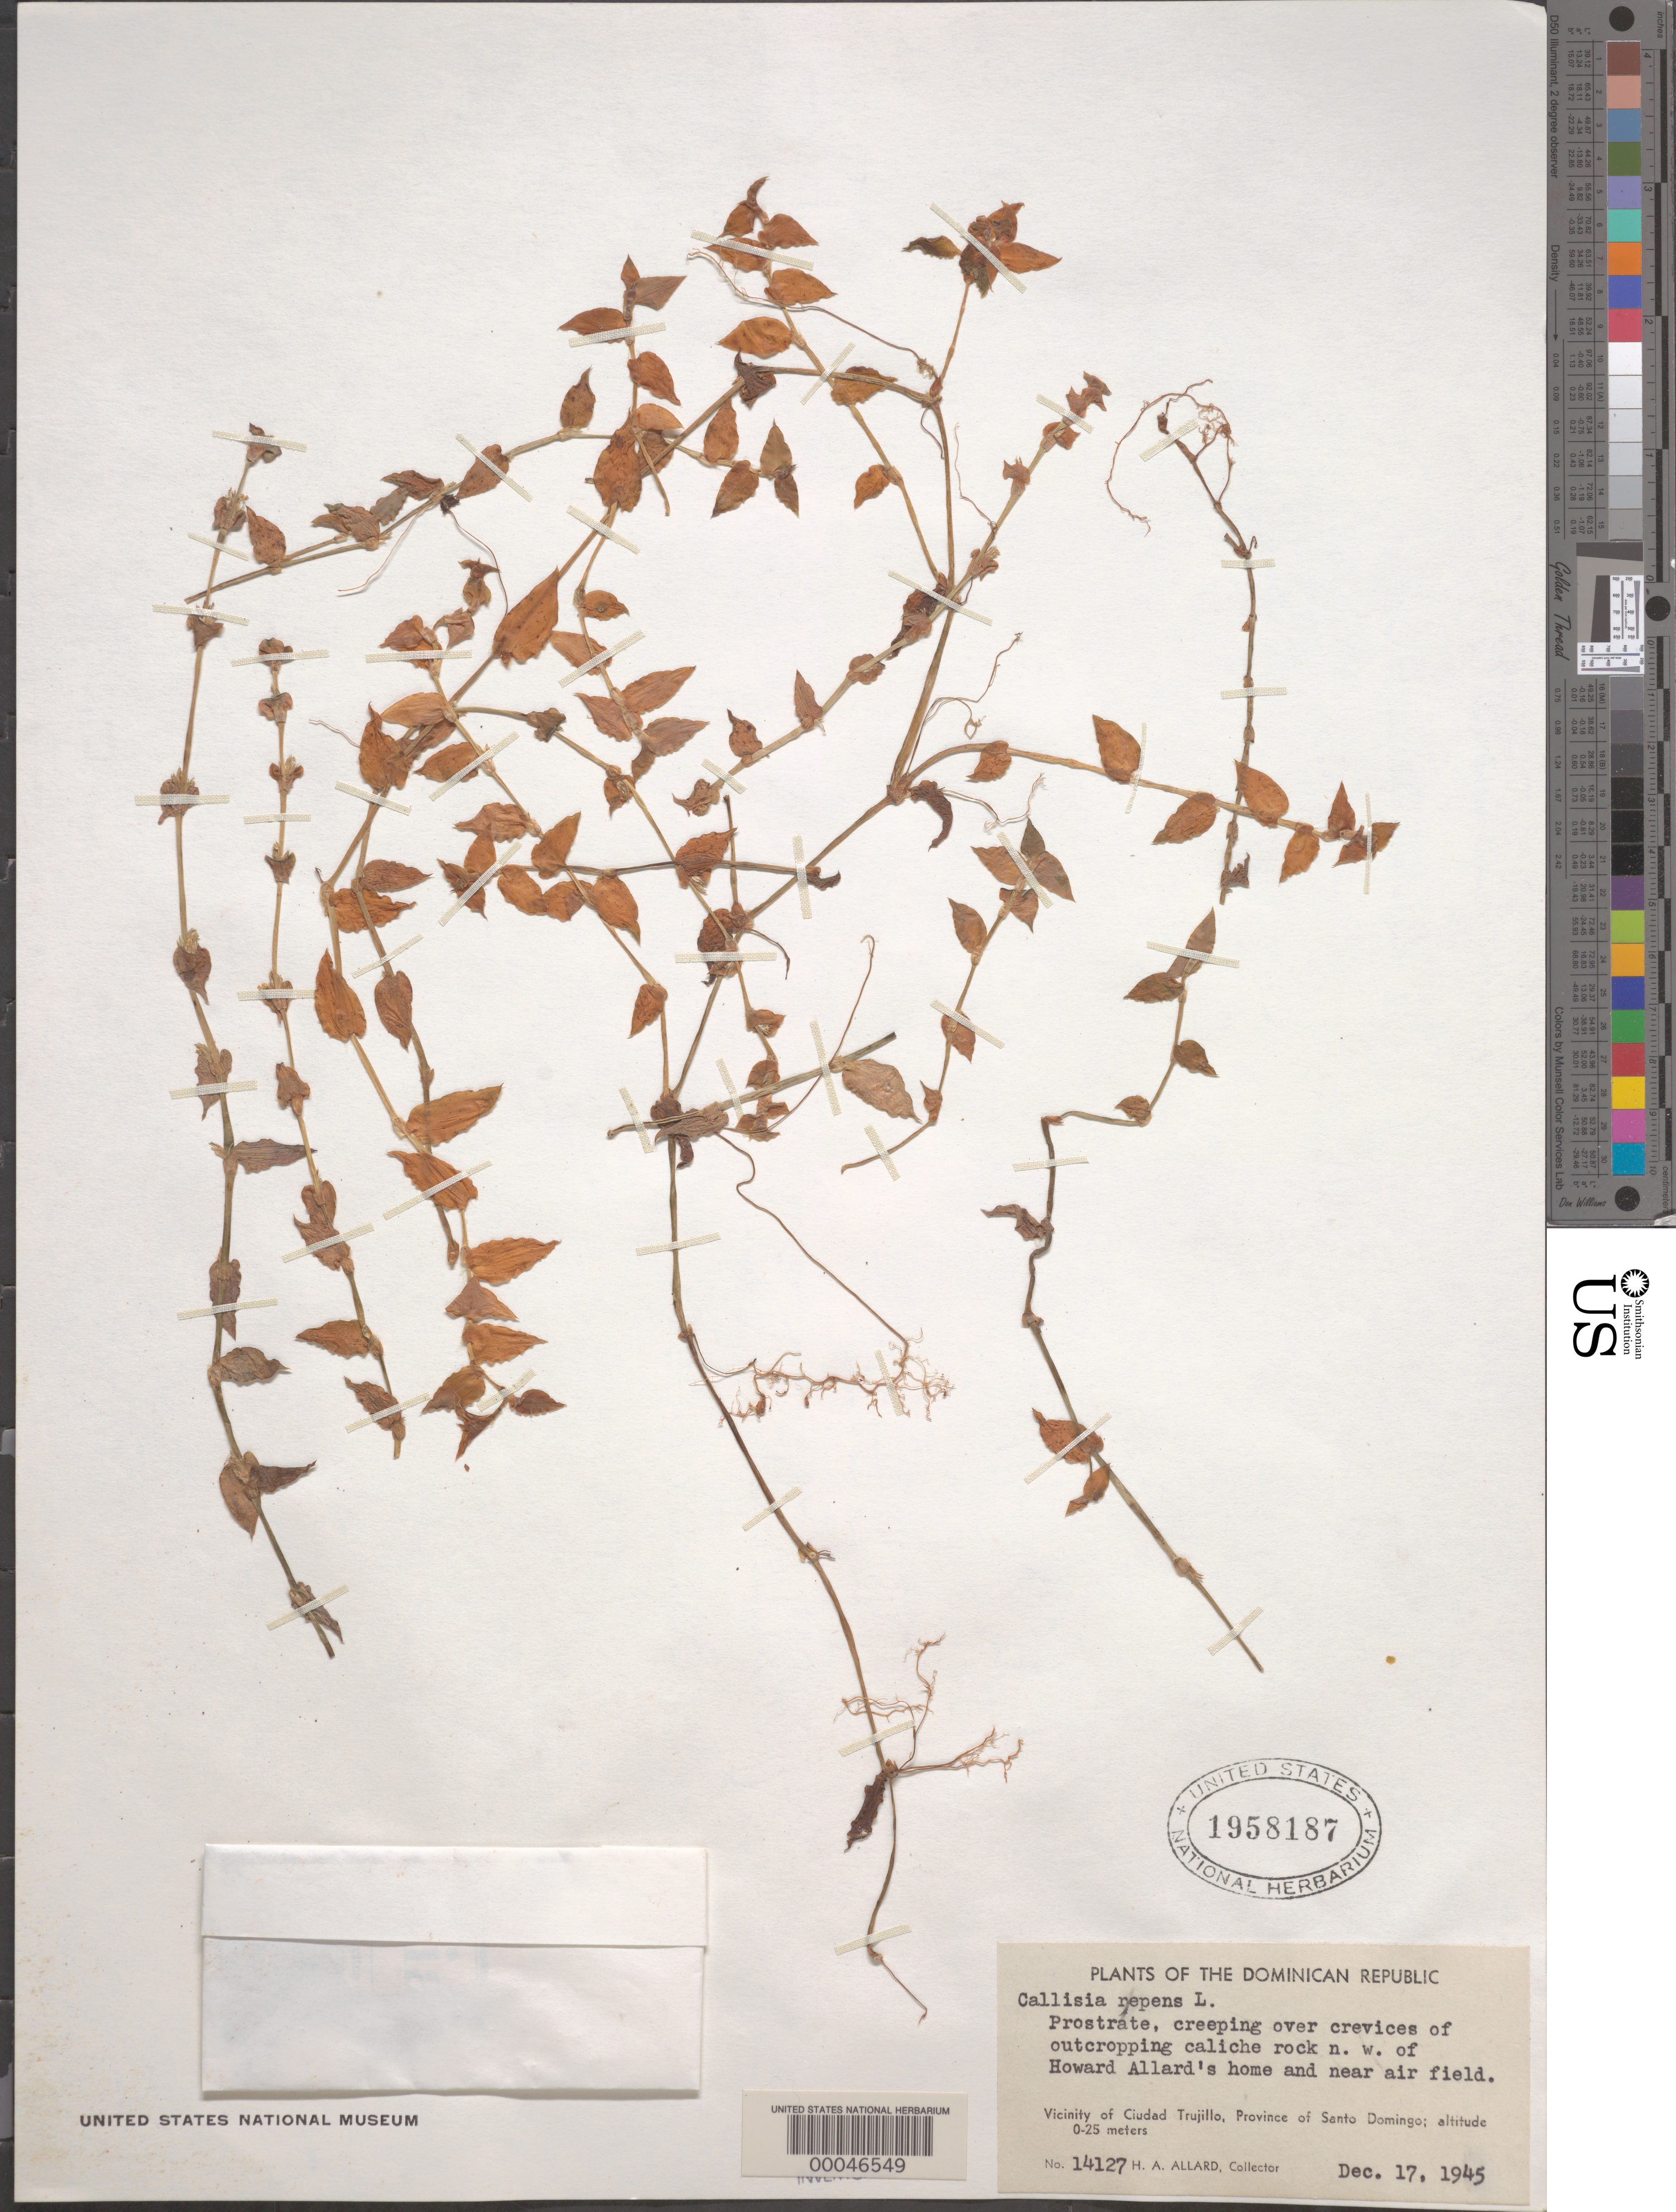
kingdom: Plantae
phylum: Tracheophyta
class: Liliopsida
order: Commelinales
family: Commelinaceae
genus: Callisia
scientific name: Callisia repens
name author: (Jacq.) L.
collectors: H. A. Allard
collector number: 14127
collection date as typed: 17 Dec 1945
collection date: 1945-12-17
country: Dominican Republic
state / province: Distrito Nacional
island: Hispaniola Island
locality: Near ciudad trujillo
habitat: Rock outcrop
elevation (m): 1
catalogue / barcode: US 1958187